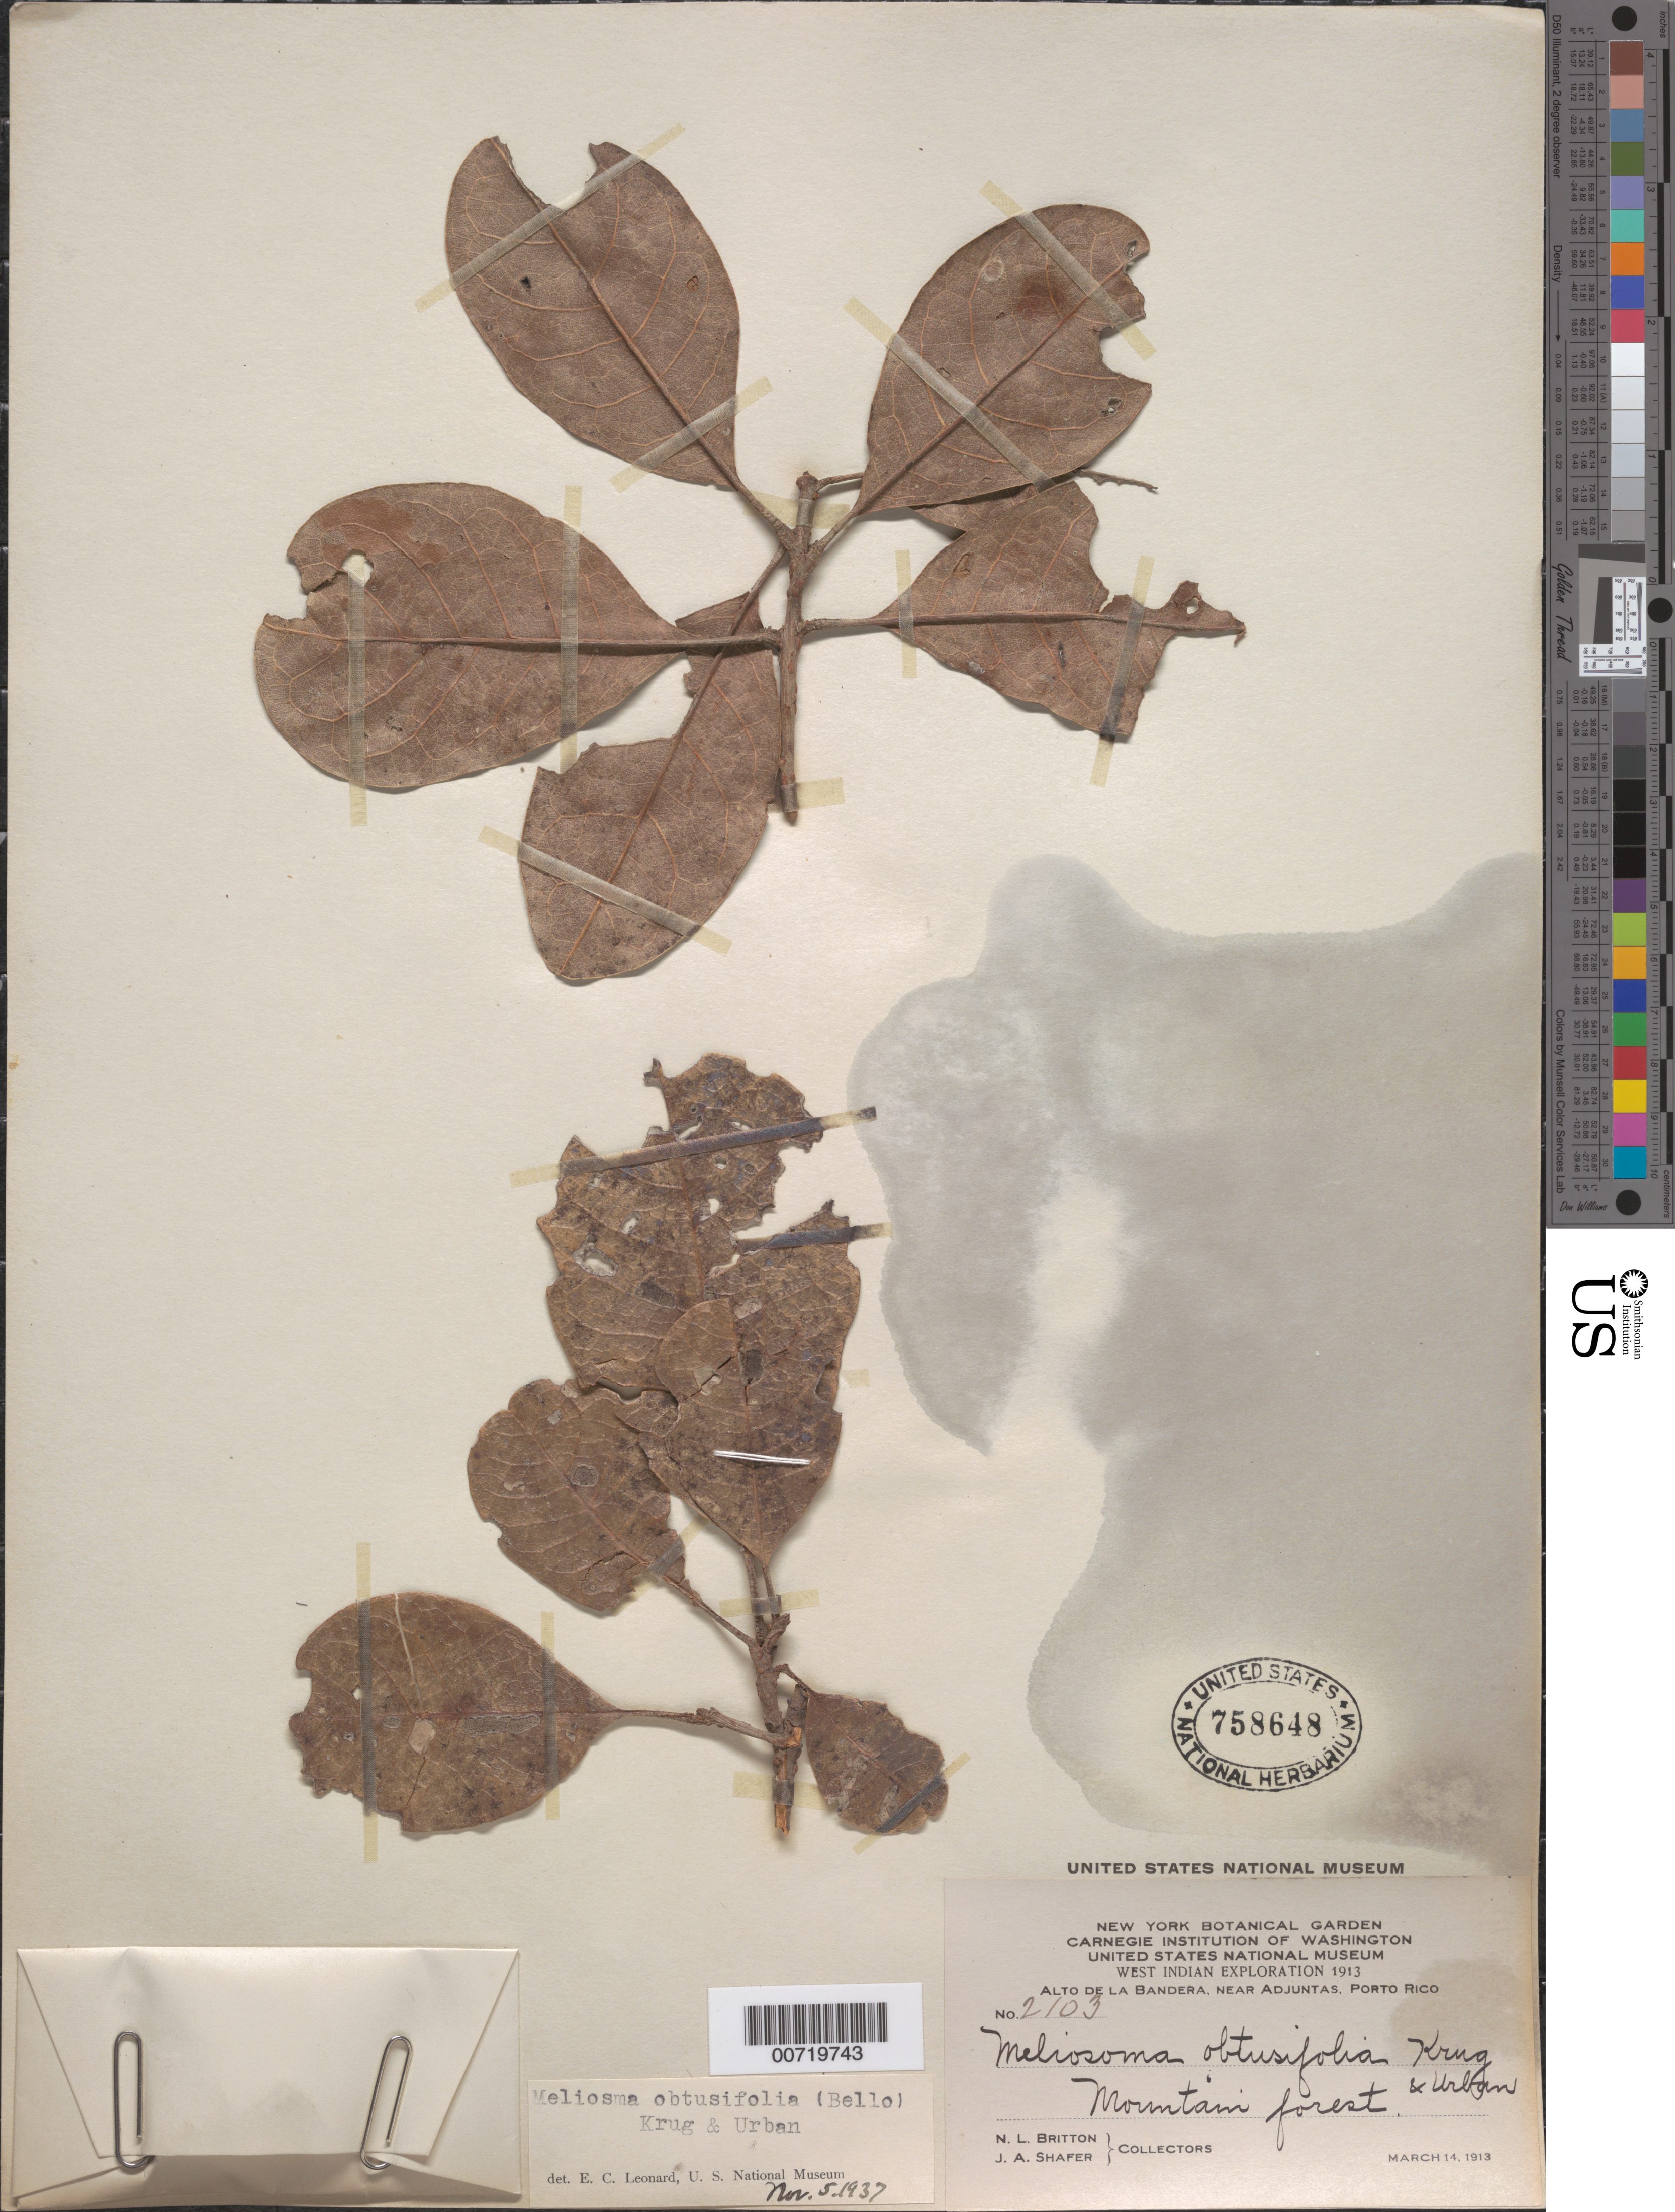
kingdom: Plantae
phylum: Tracheophyta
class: Magnoliopsida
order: Proteales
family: Sabiaceae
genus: Meliosma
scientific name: Meliosma obtusifolia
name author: (Bello) Krug & Urb.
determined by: Leonard, Emery C., (US)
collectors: N. Britton & J. A. Shafer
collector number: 2103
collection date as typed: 14 Mar 1913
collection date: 1913-03-14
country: Puerto Rico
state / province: Adjuntas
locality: Alto de la Bandera, near Adjuntas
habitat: Mountain forest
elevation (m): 700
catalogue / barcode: US 758648